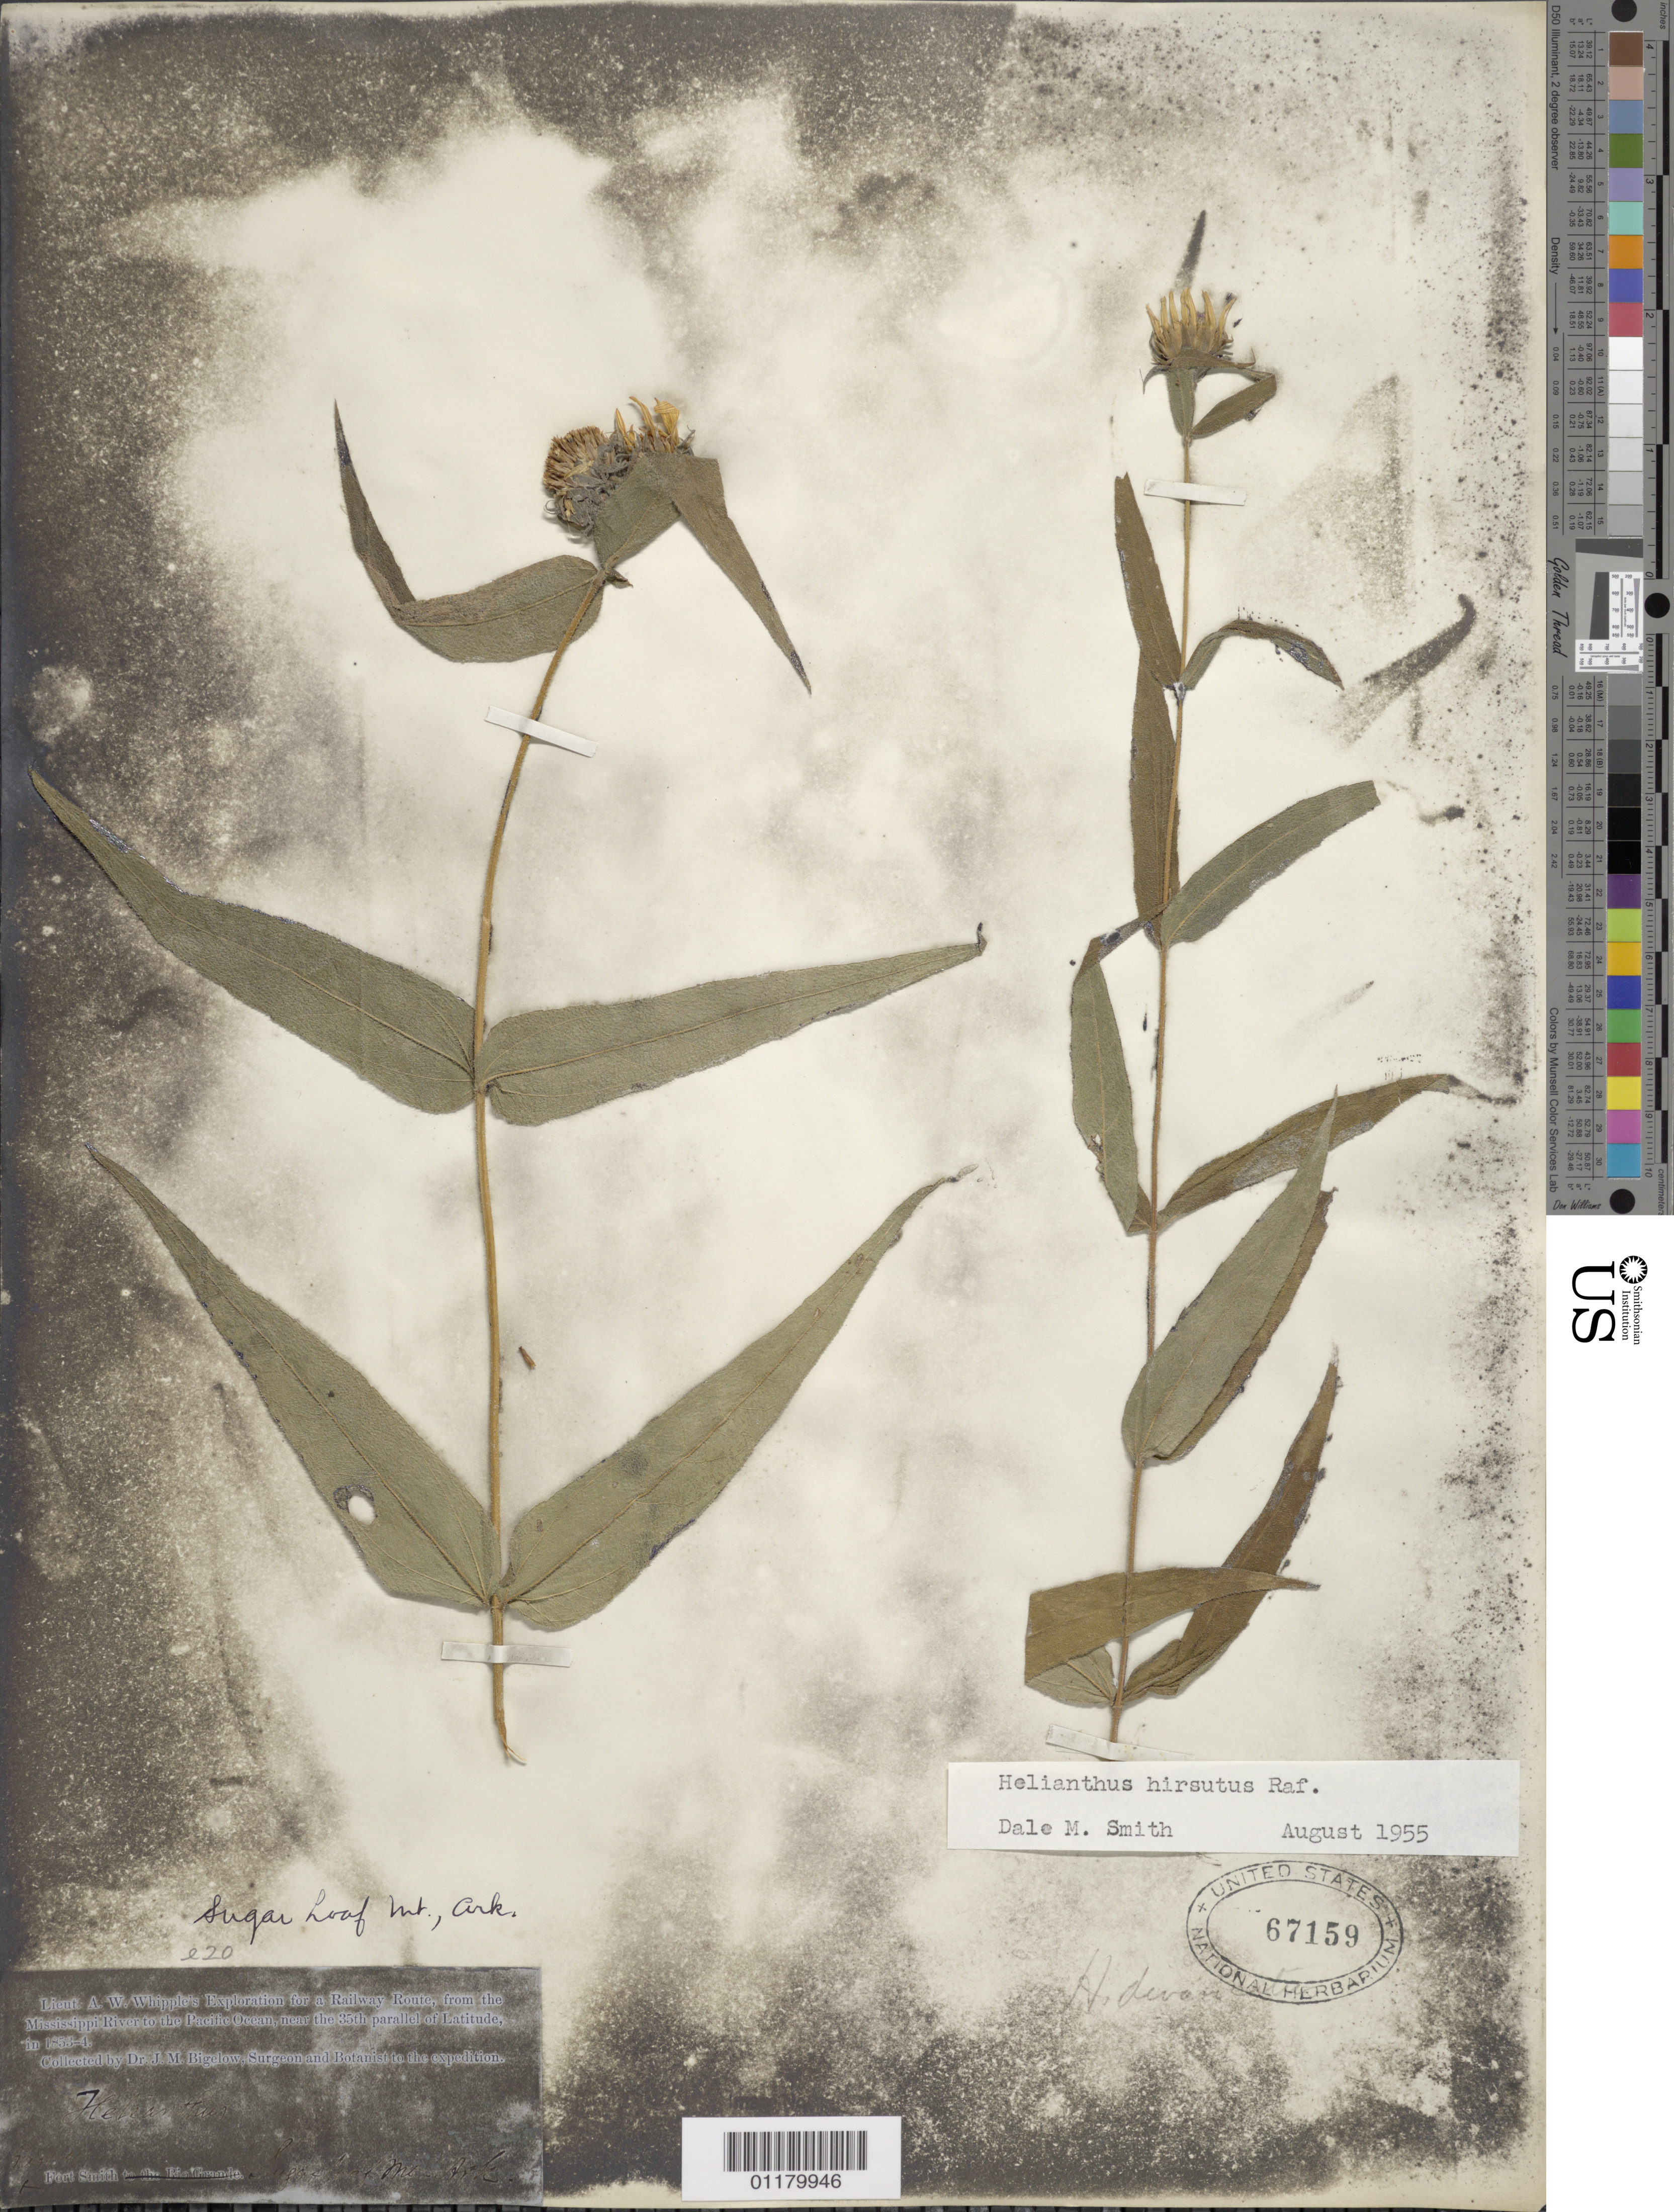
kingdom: Plantae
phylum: Tracheophyta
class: Magnoliopsida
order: Asterales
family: Asteraceae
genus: Helianthus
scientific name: Helianthus hirsutus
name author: Raf.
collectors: J. M. Bigelow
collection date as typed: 1853 to -- --- 1854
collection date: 1853/1854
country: United States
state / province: Arkansas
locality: Sugar Loaf Mountain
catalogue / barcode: US 67159